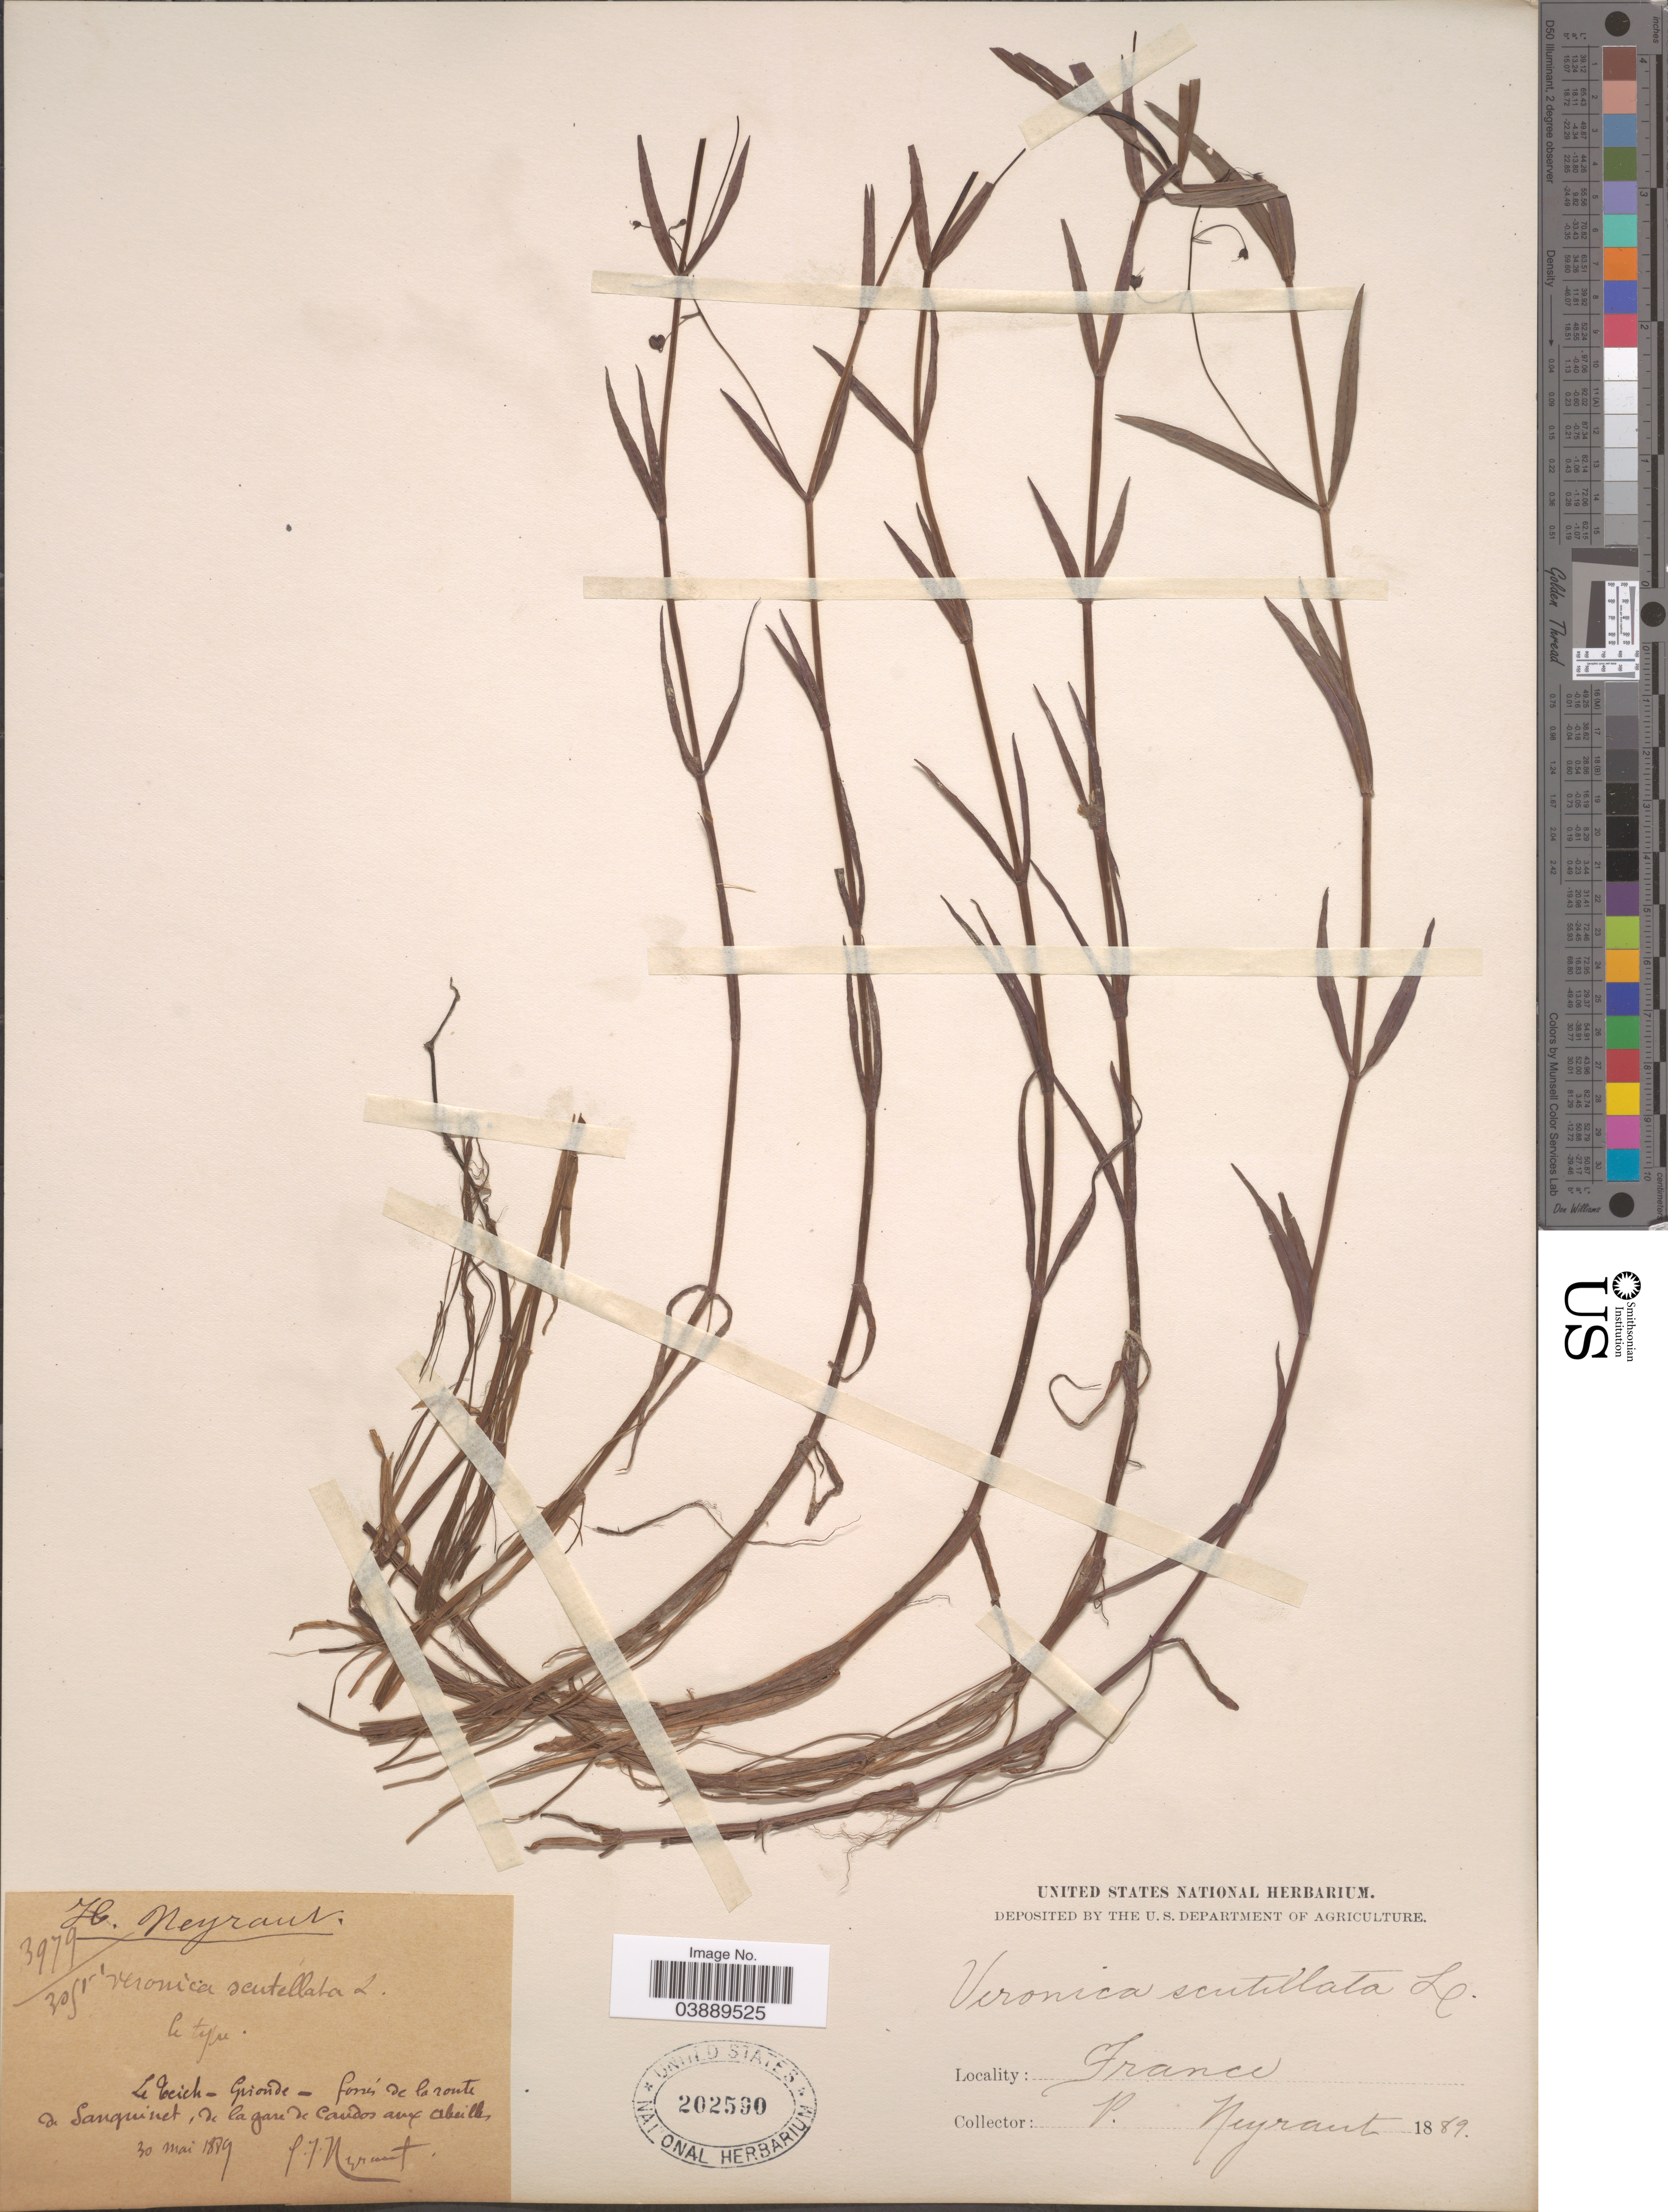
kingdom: Plantae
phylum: Tracheophyta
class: Magnoliopsida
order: Lamiales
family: Plantaginaceae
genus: Veronica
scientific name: Veronica scutellata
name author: L.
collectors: P. Neyraut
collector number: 3979/3051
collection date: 1889-05-30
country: France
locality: La beich - Gironde - fossés de la route de Sanguinet, de lagare de cuados aux Abeille.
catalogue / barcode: US 202590